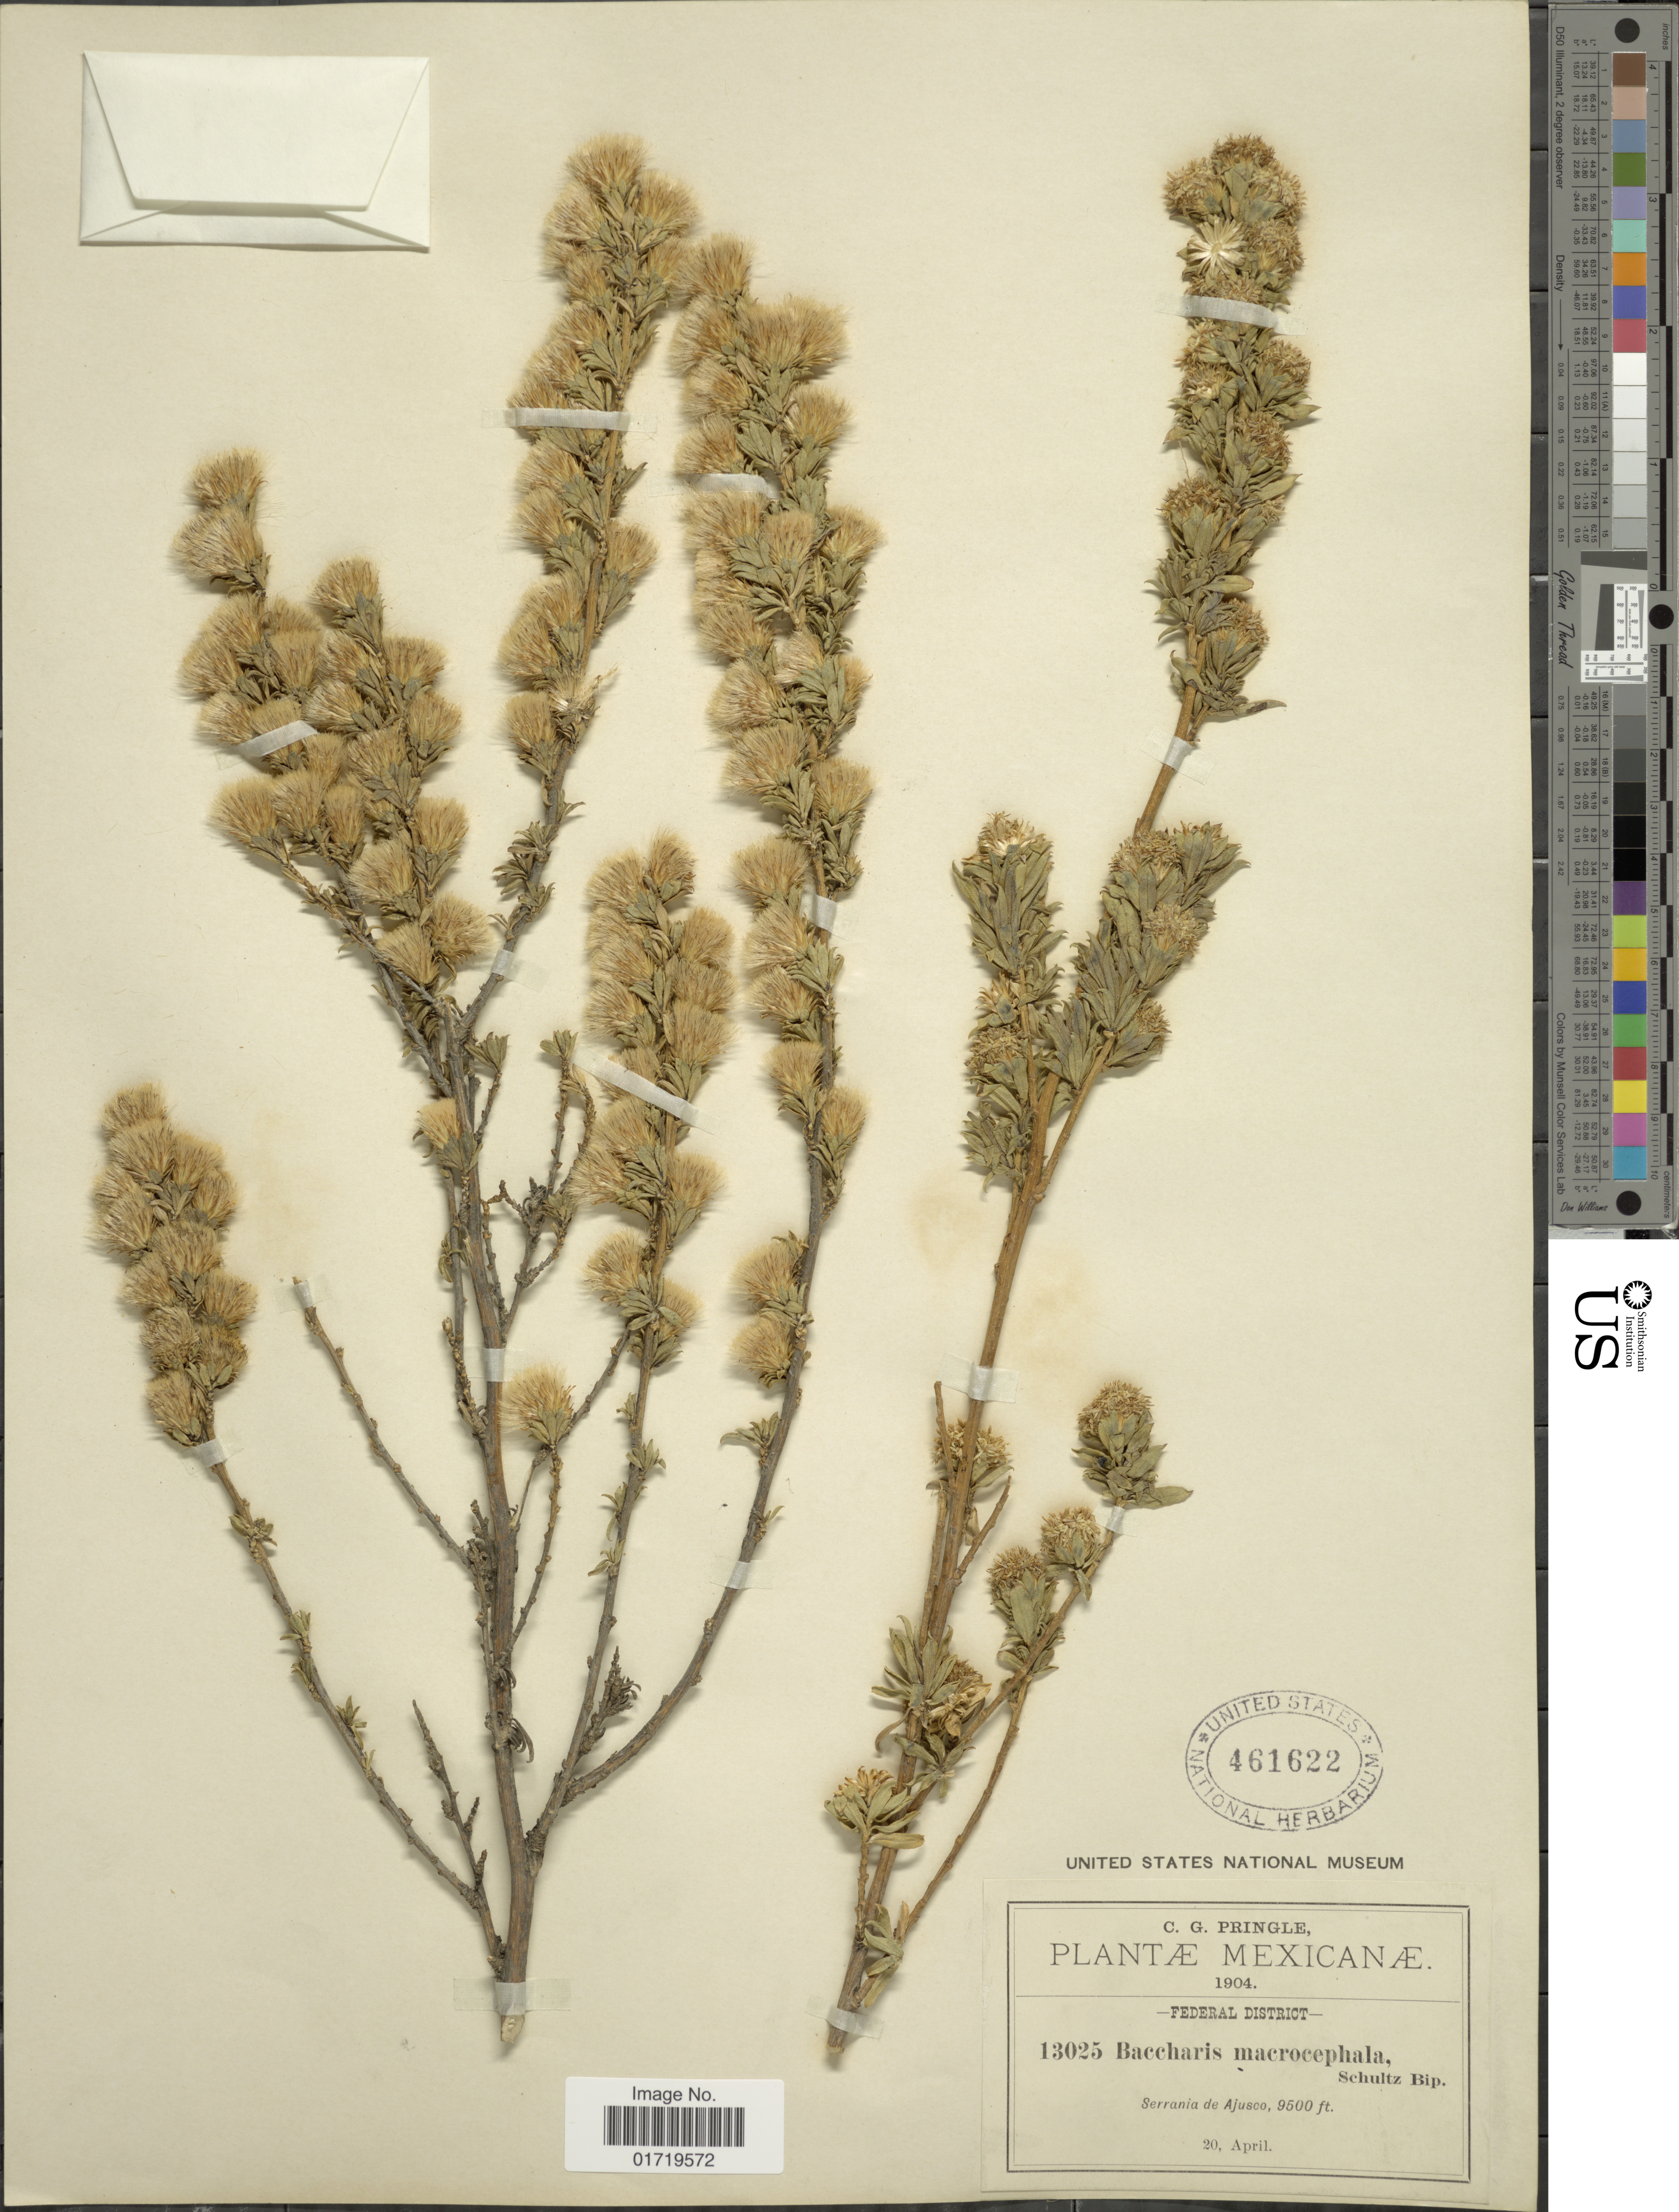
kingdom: Plantae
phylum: Tracheophyta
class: Magnoliopsida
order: Asterales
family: Asteraceae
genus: Baccharis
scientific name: Baccharis macrocephala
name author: Sch. Bip. ex Greenm.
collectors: C. G. Pringle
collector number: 13025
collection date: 1904-04-20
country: Mexico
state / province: Distrito Federal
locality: Serrania de Ajusco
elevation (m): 2896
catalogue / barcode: US 461622